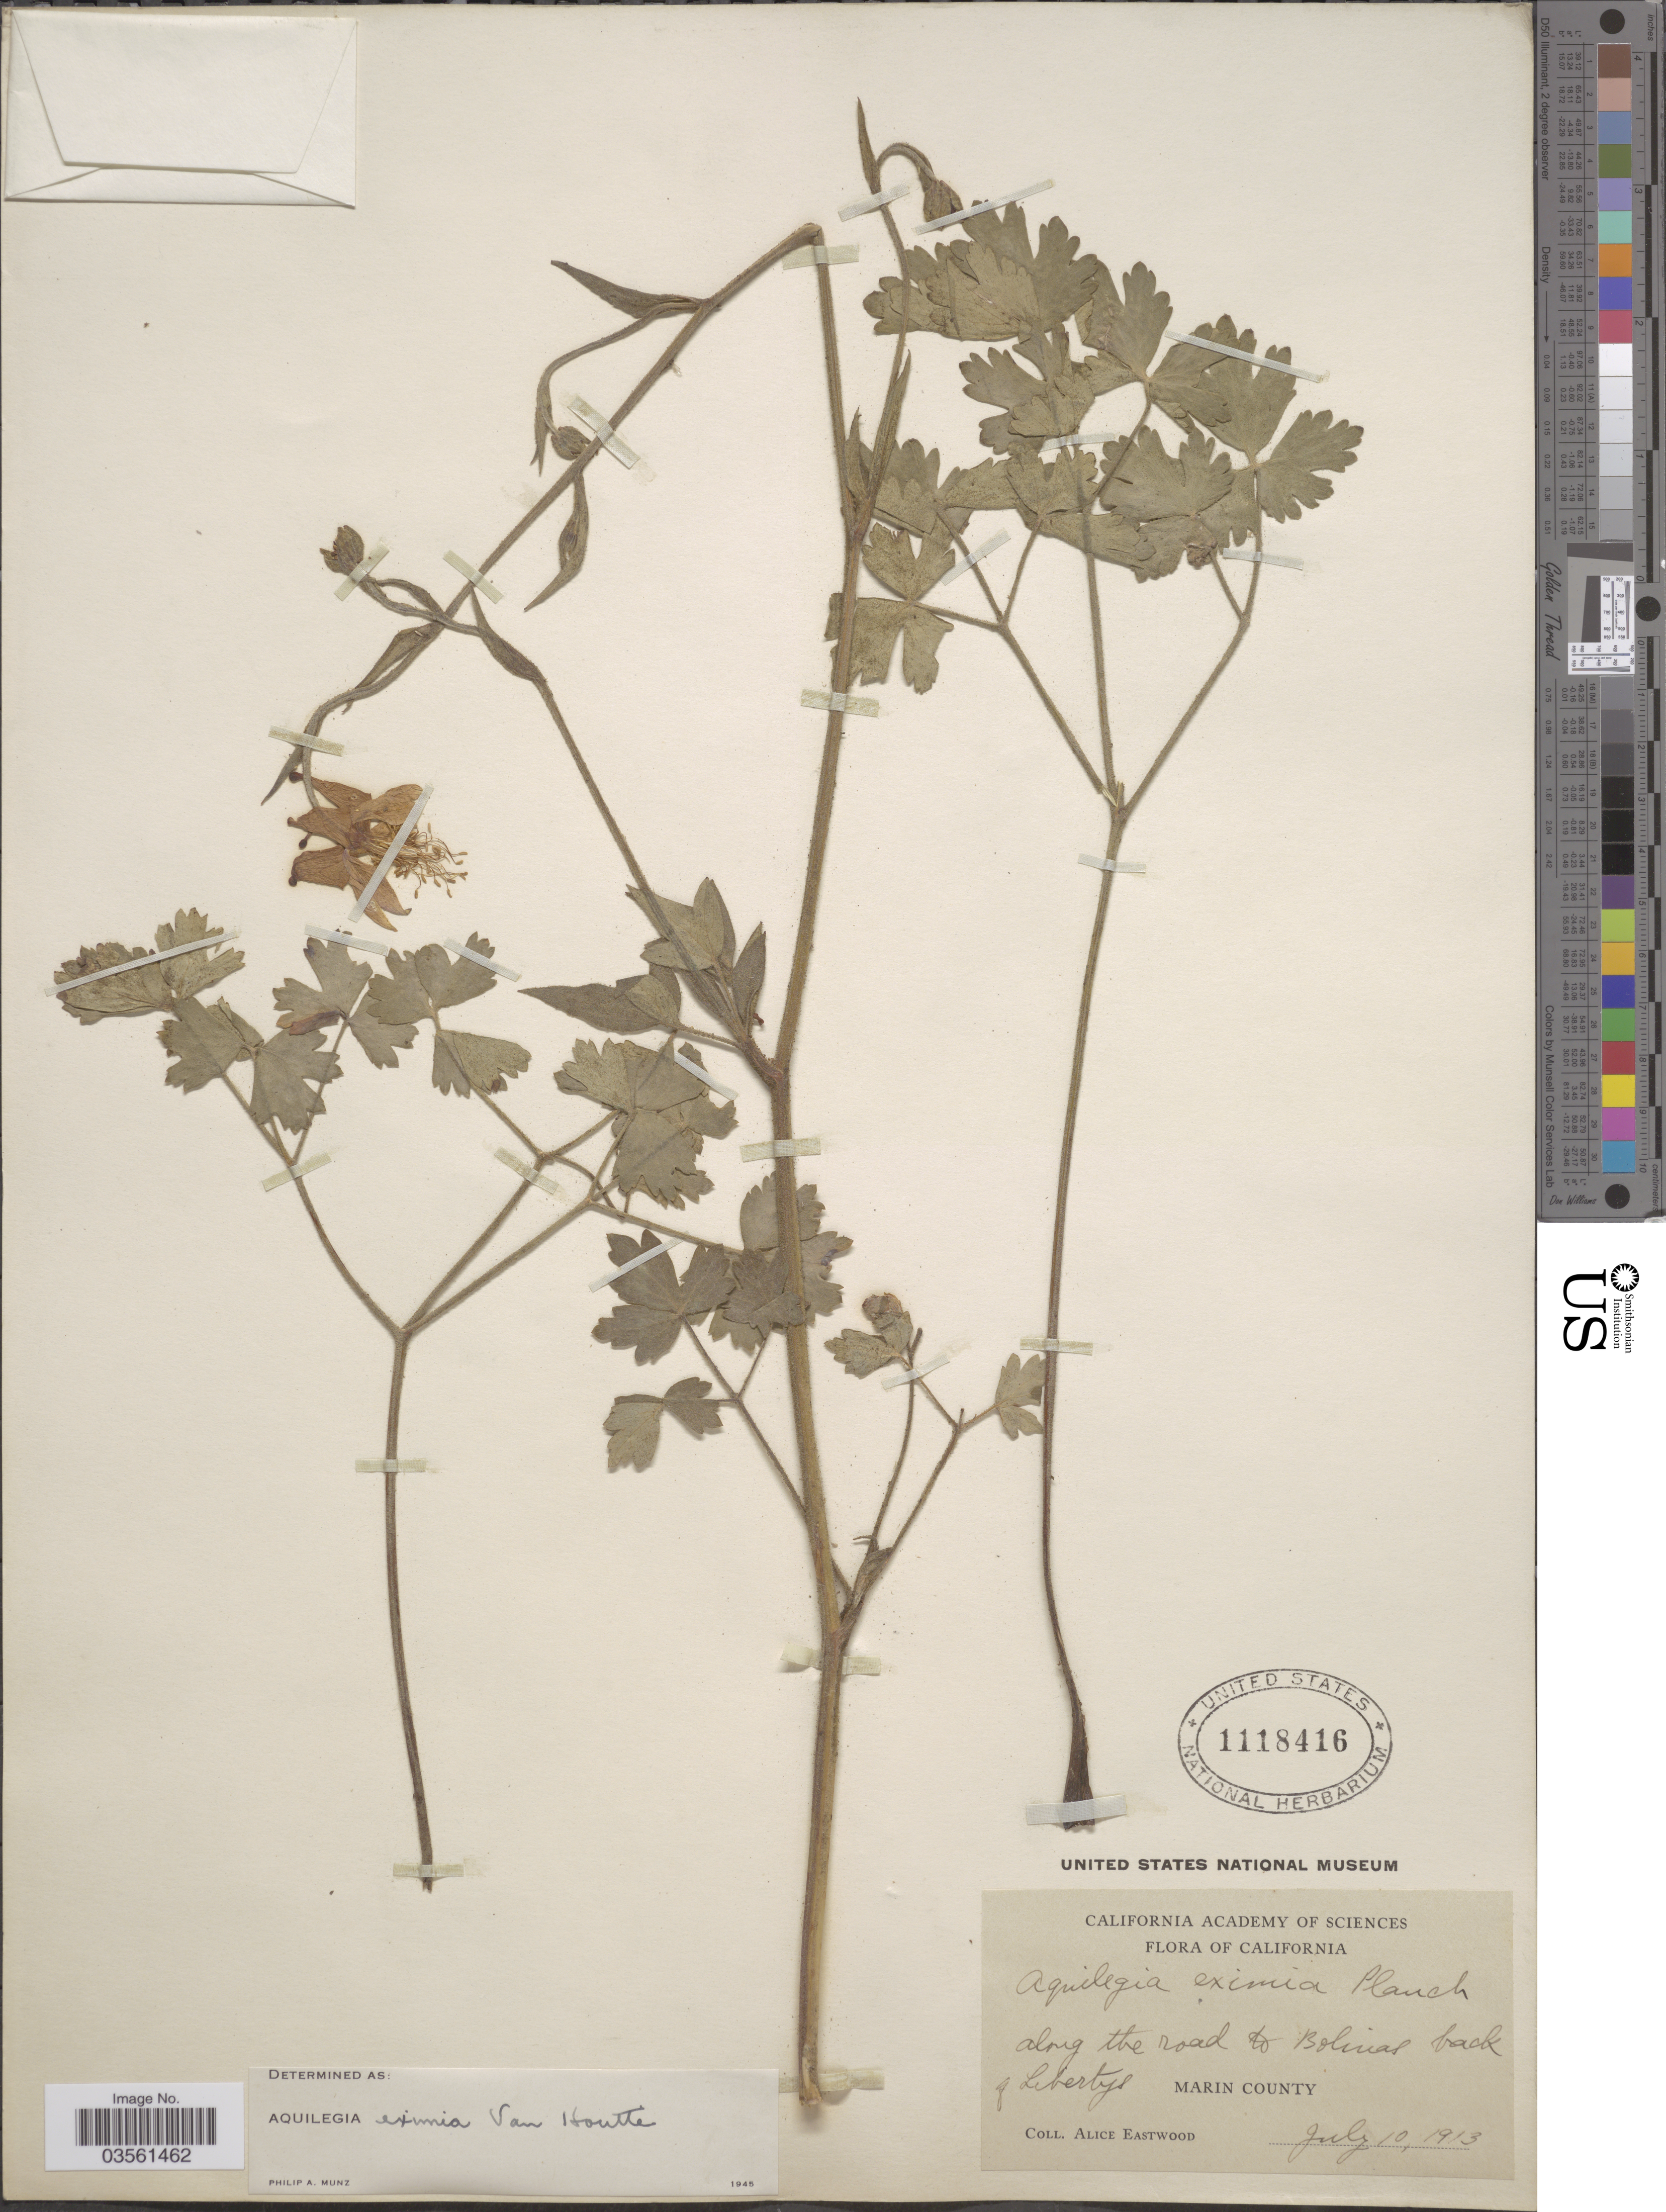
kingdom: Plantae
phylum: Tracheophyta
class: Magnoliopsida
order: Ranunculales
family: Ranunculaceae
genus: Aquilegia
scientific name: Aquilegia eximia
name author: Van Houtte & Planch.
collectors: A. Eastwood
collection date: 1913-07-10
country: United States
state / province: California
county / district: Marin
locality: Along the road to Bolivar back of Liberty. Marin County.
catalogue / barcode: US 1118416